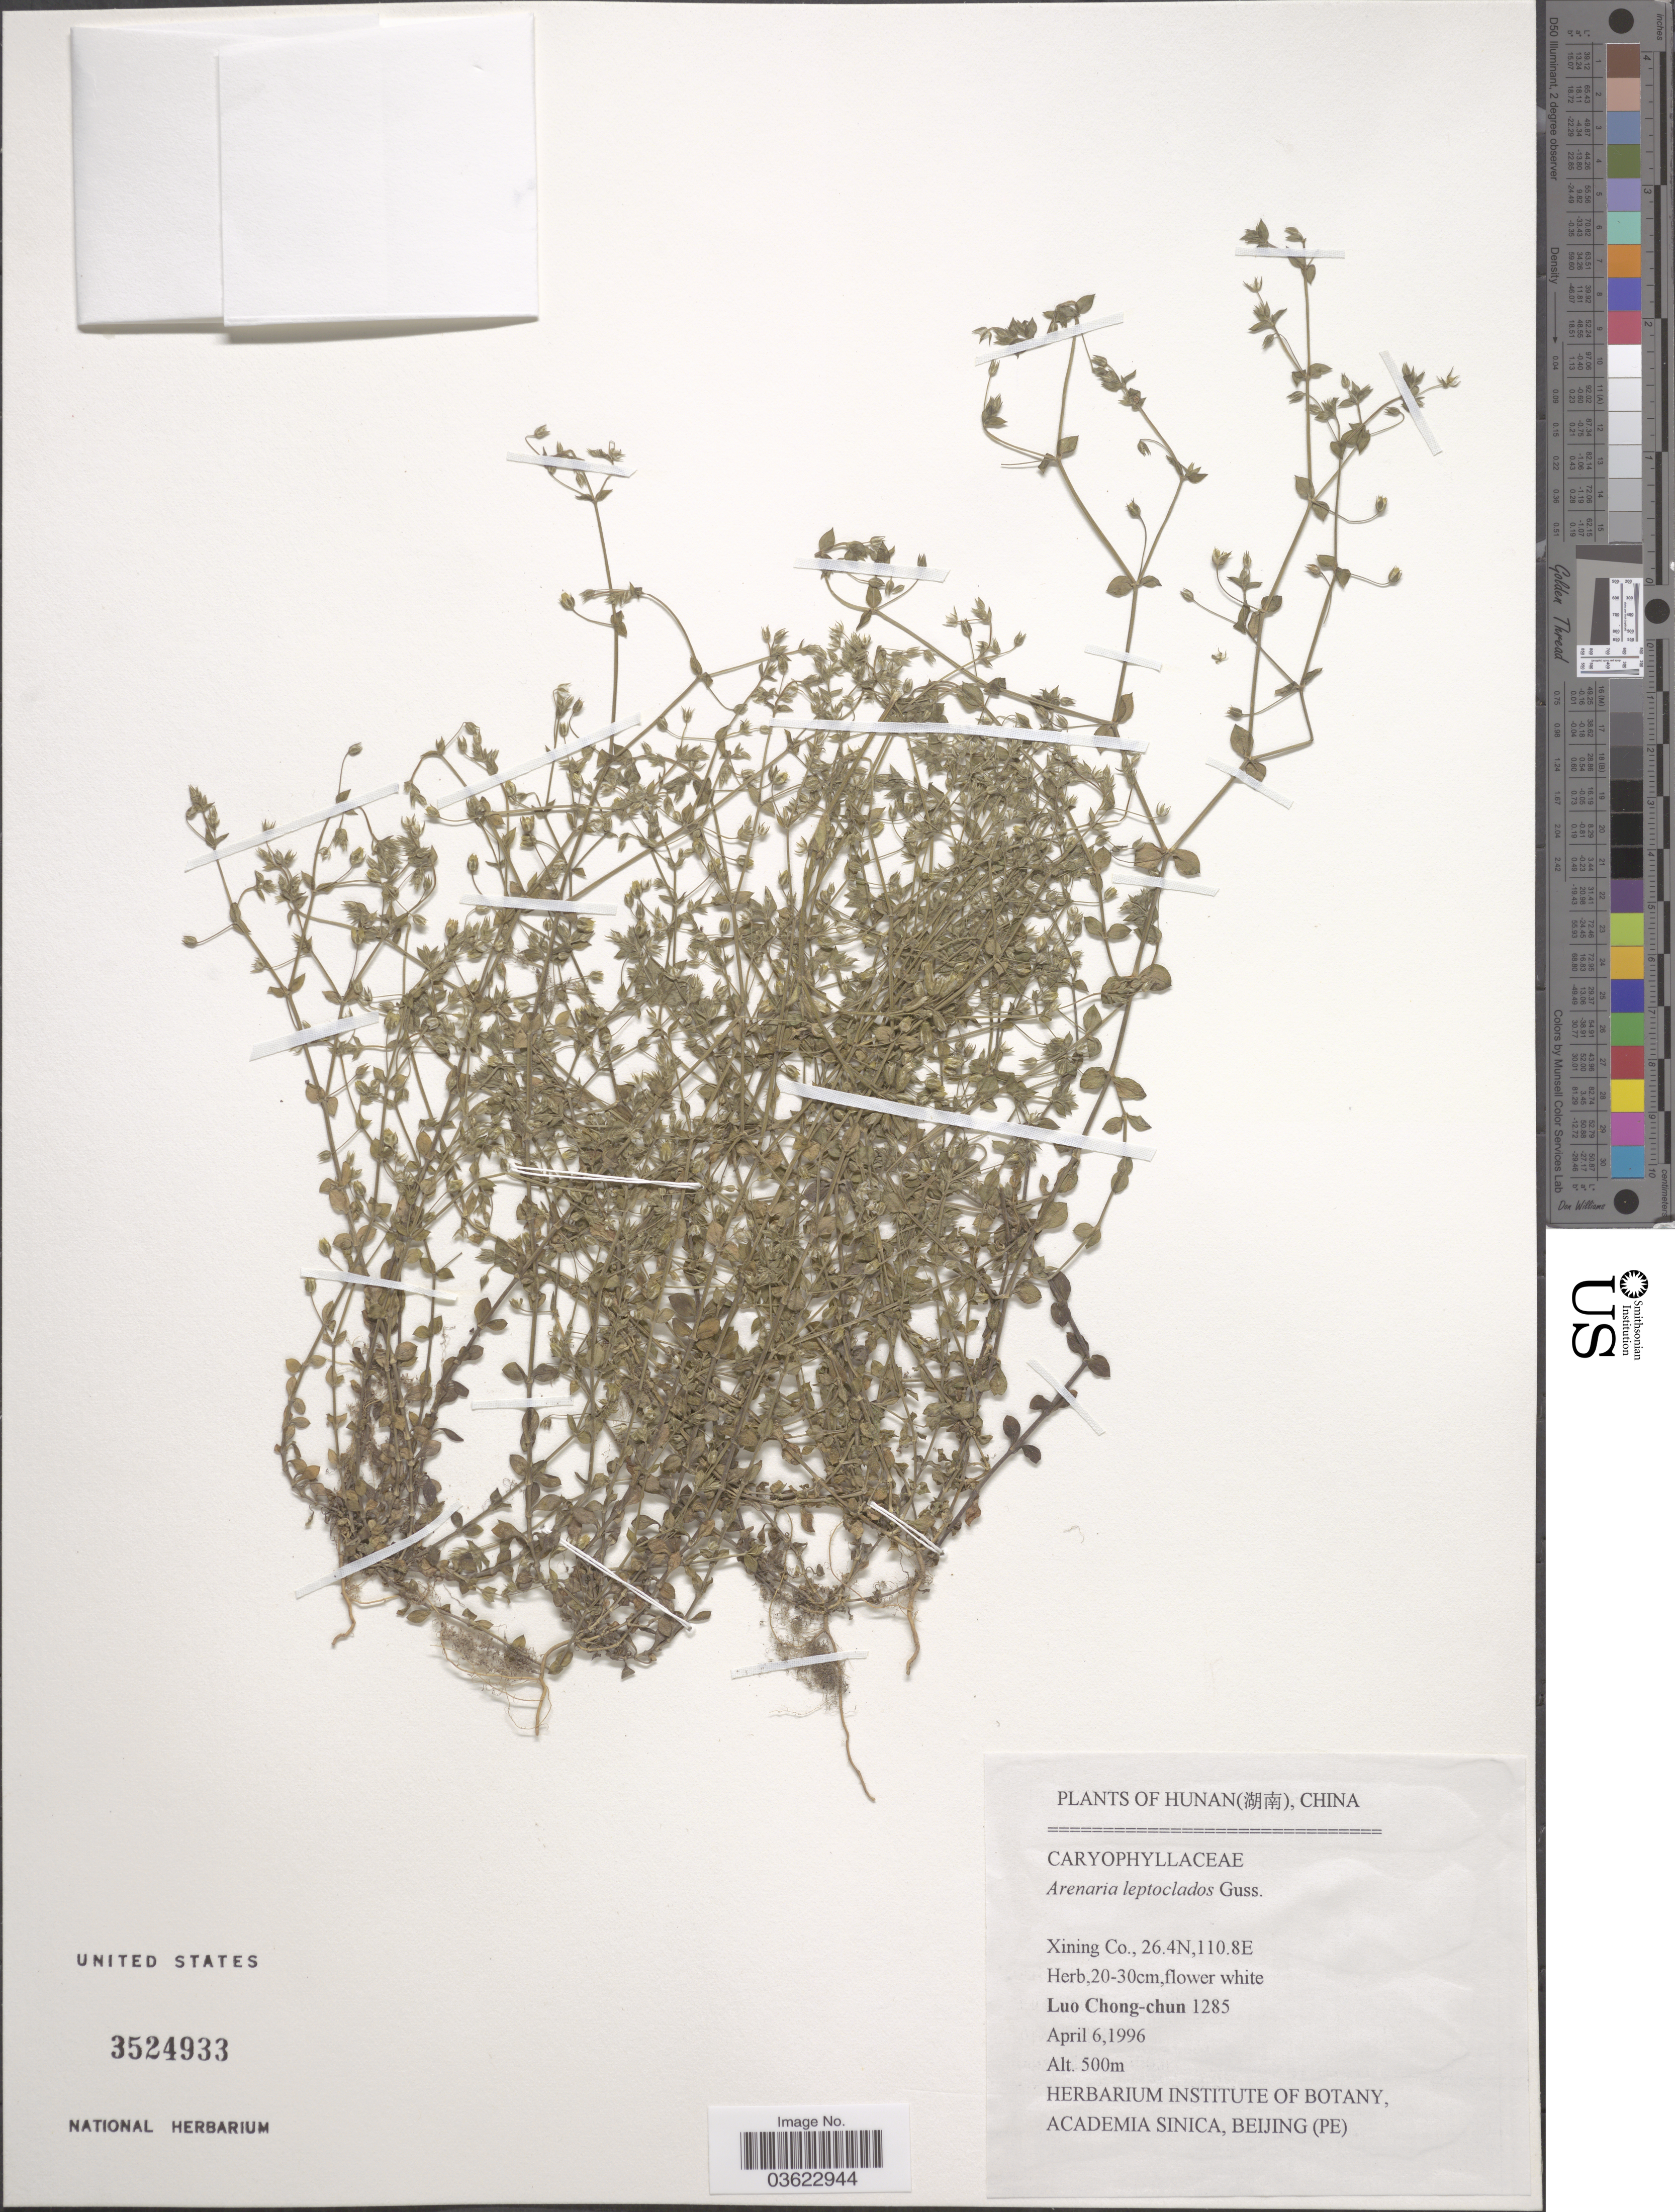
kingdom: Plantae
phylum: Tracheophyta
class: Magnoliopsida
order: Caryophyllales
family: Caryophyllaceae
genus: Arenaria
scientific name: Arenaria leptoclados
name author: (Rchb.) Gussone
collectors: L. Chong-Chun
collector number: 1285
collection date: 1996-04-06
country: China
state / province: Hunan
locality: Xining Co.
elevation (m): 500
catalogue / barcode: US 3524933